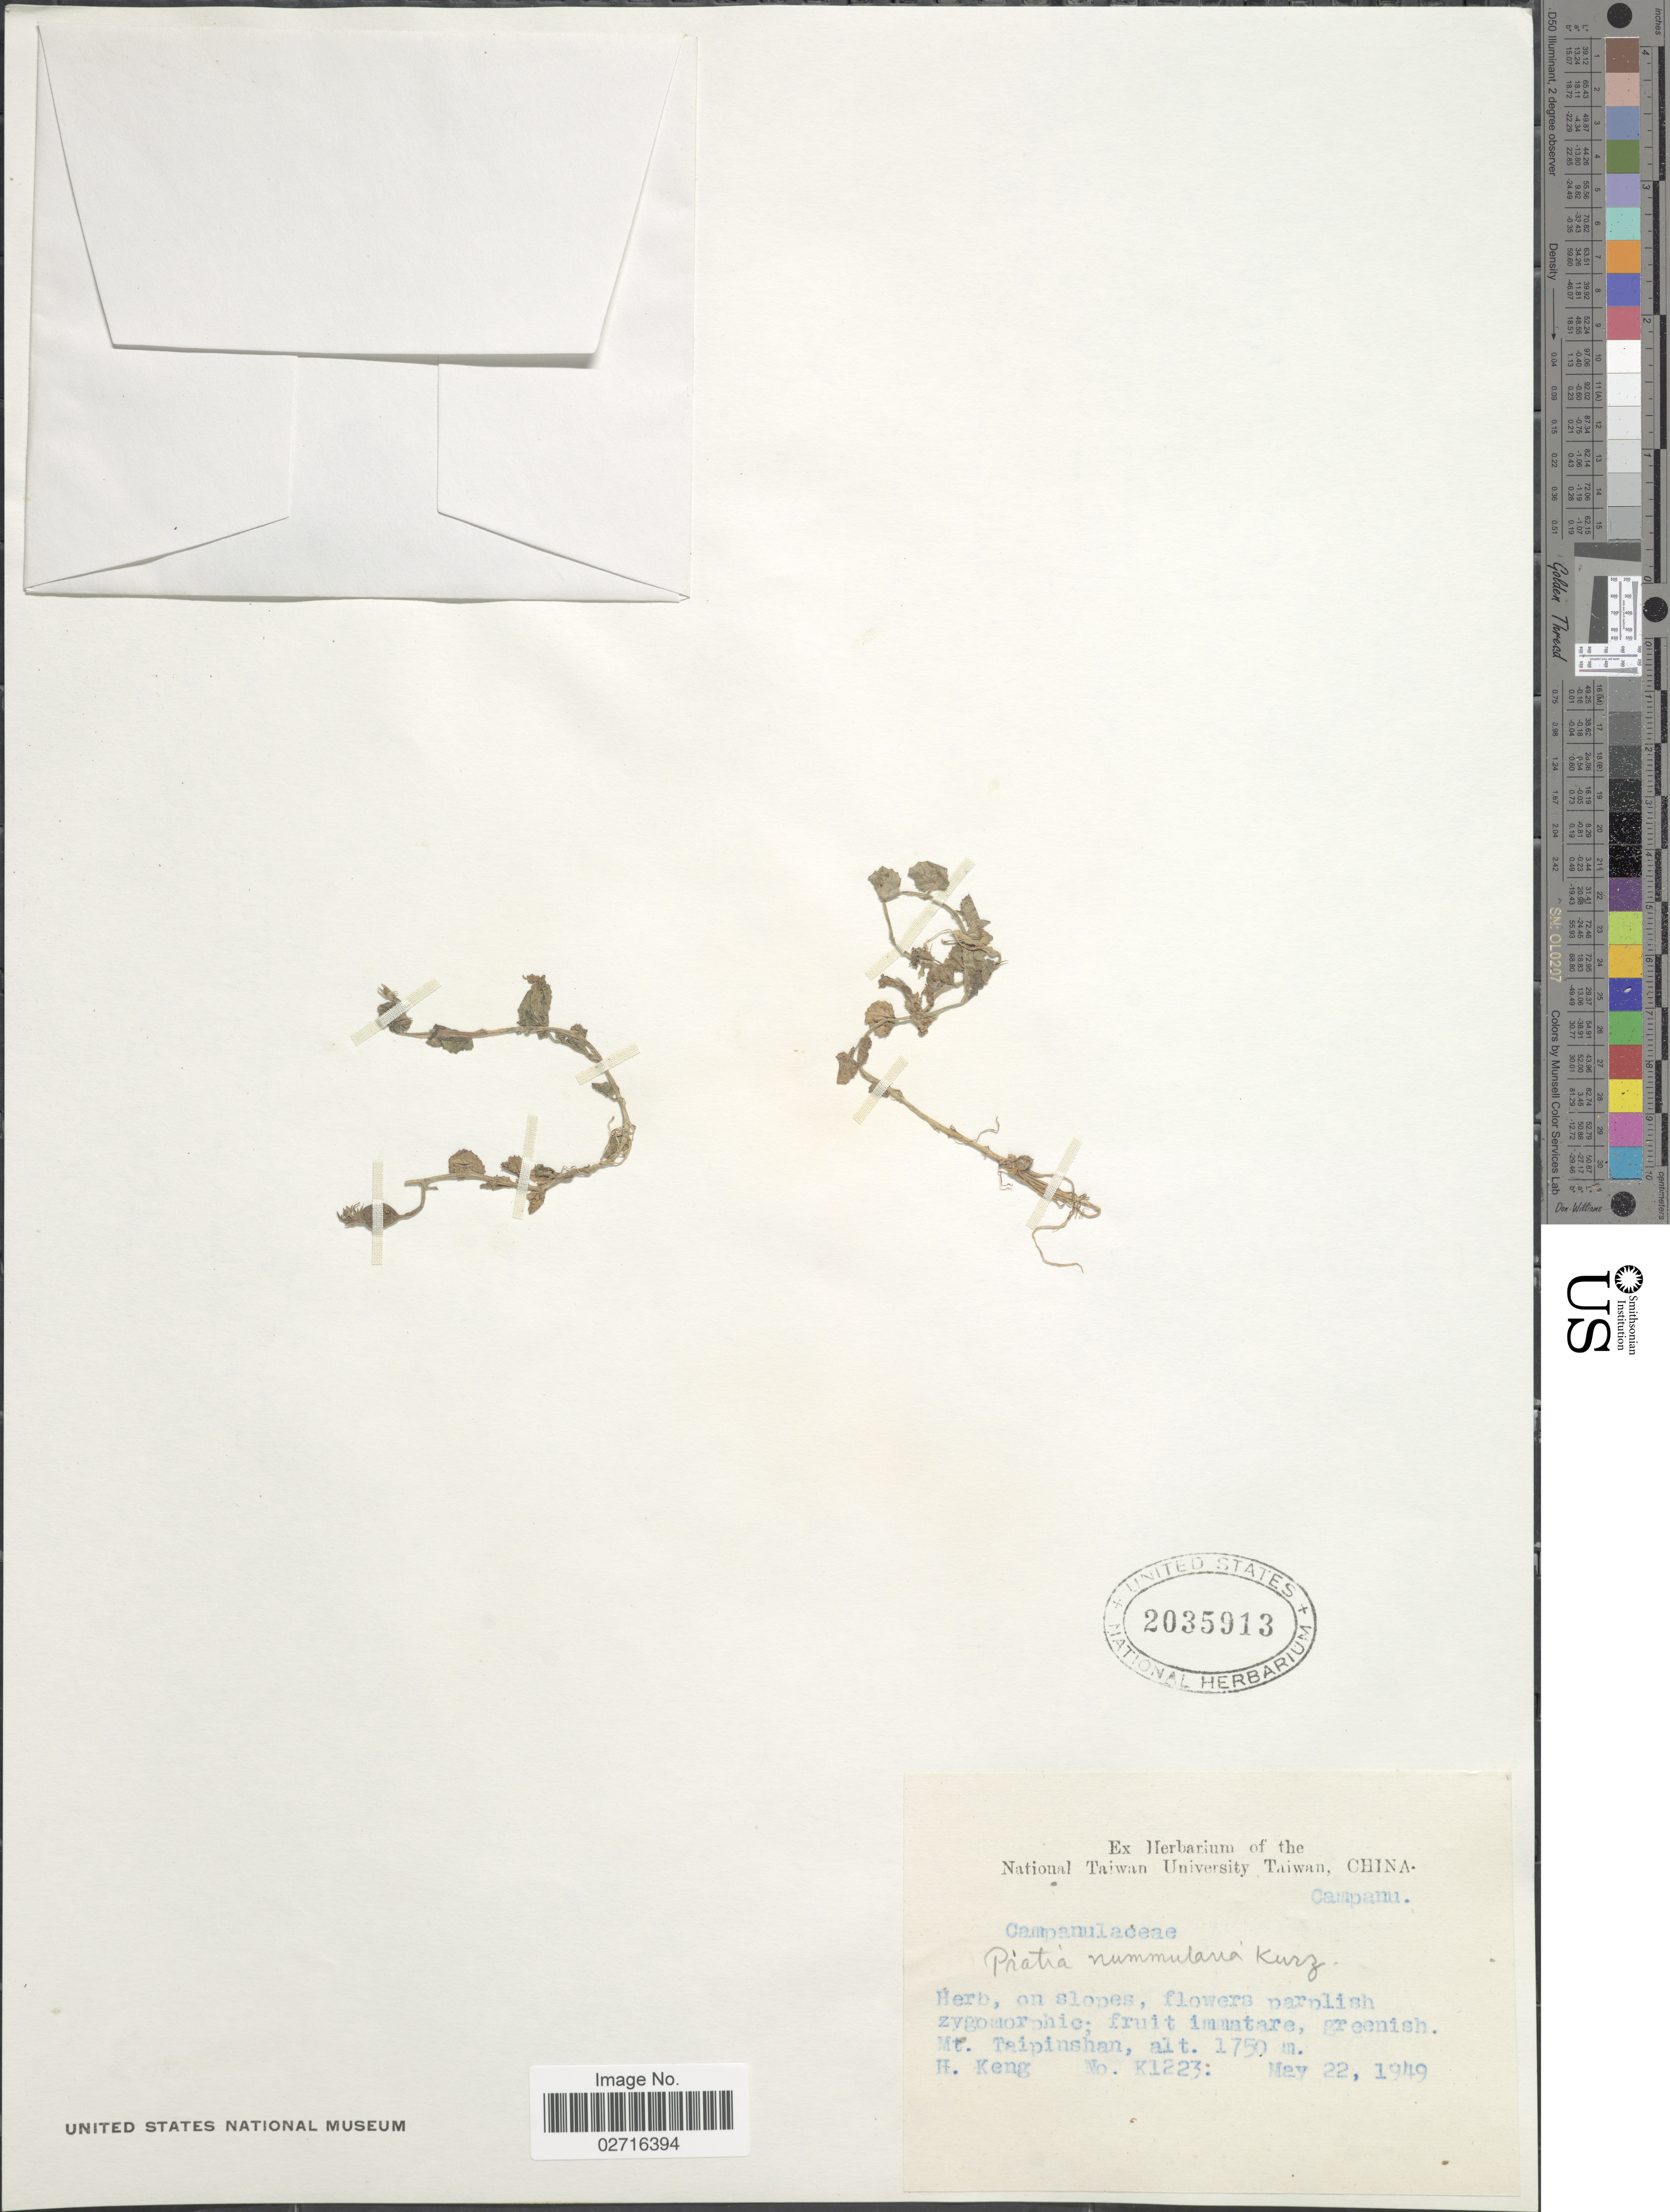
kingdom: Plantae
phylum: Tracheophyta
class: Magnoliopsida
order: Asterales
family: Campanulaceae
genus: Pratia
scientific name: Pratia nummularia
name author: (Lam.) A. Braun & Asch.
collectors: H. Keng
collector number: K1223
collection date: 1949-05-22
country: Taiwan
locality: Mt. Taipinshan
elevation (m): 1750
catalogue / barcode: US 2035913